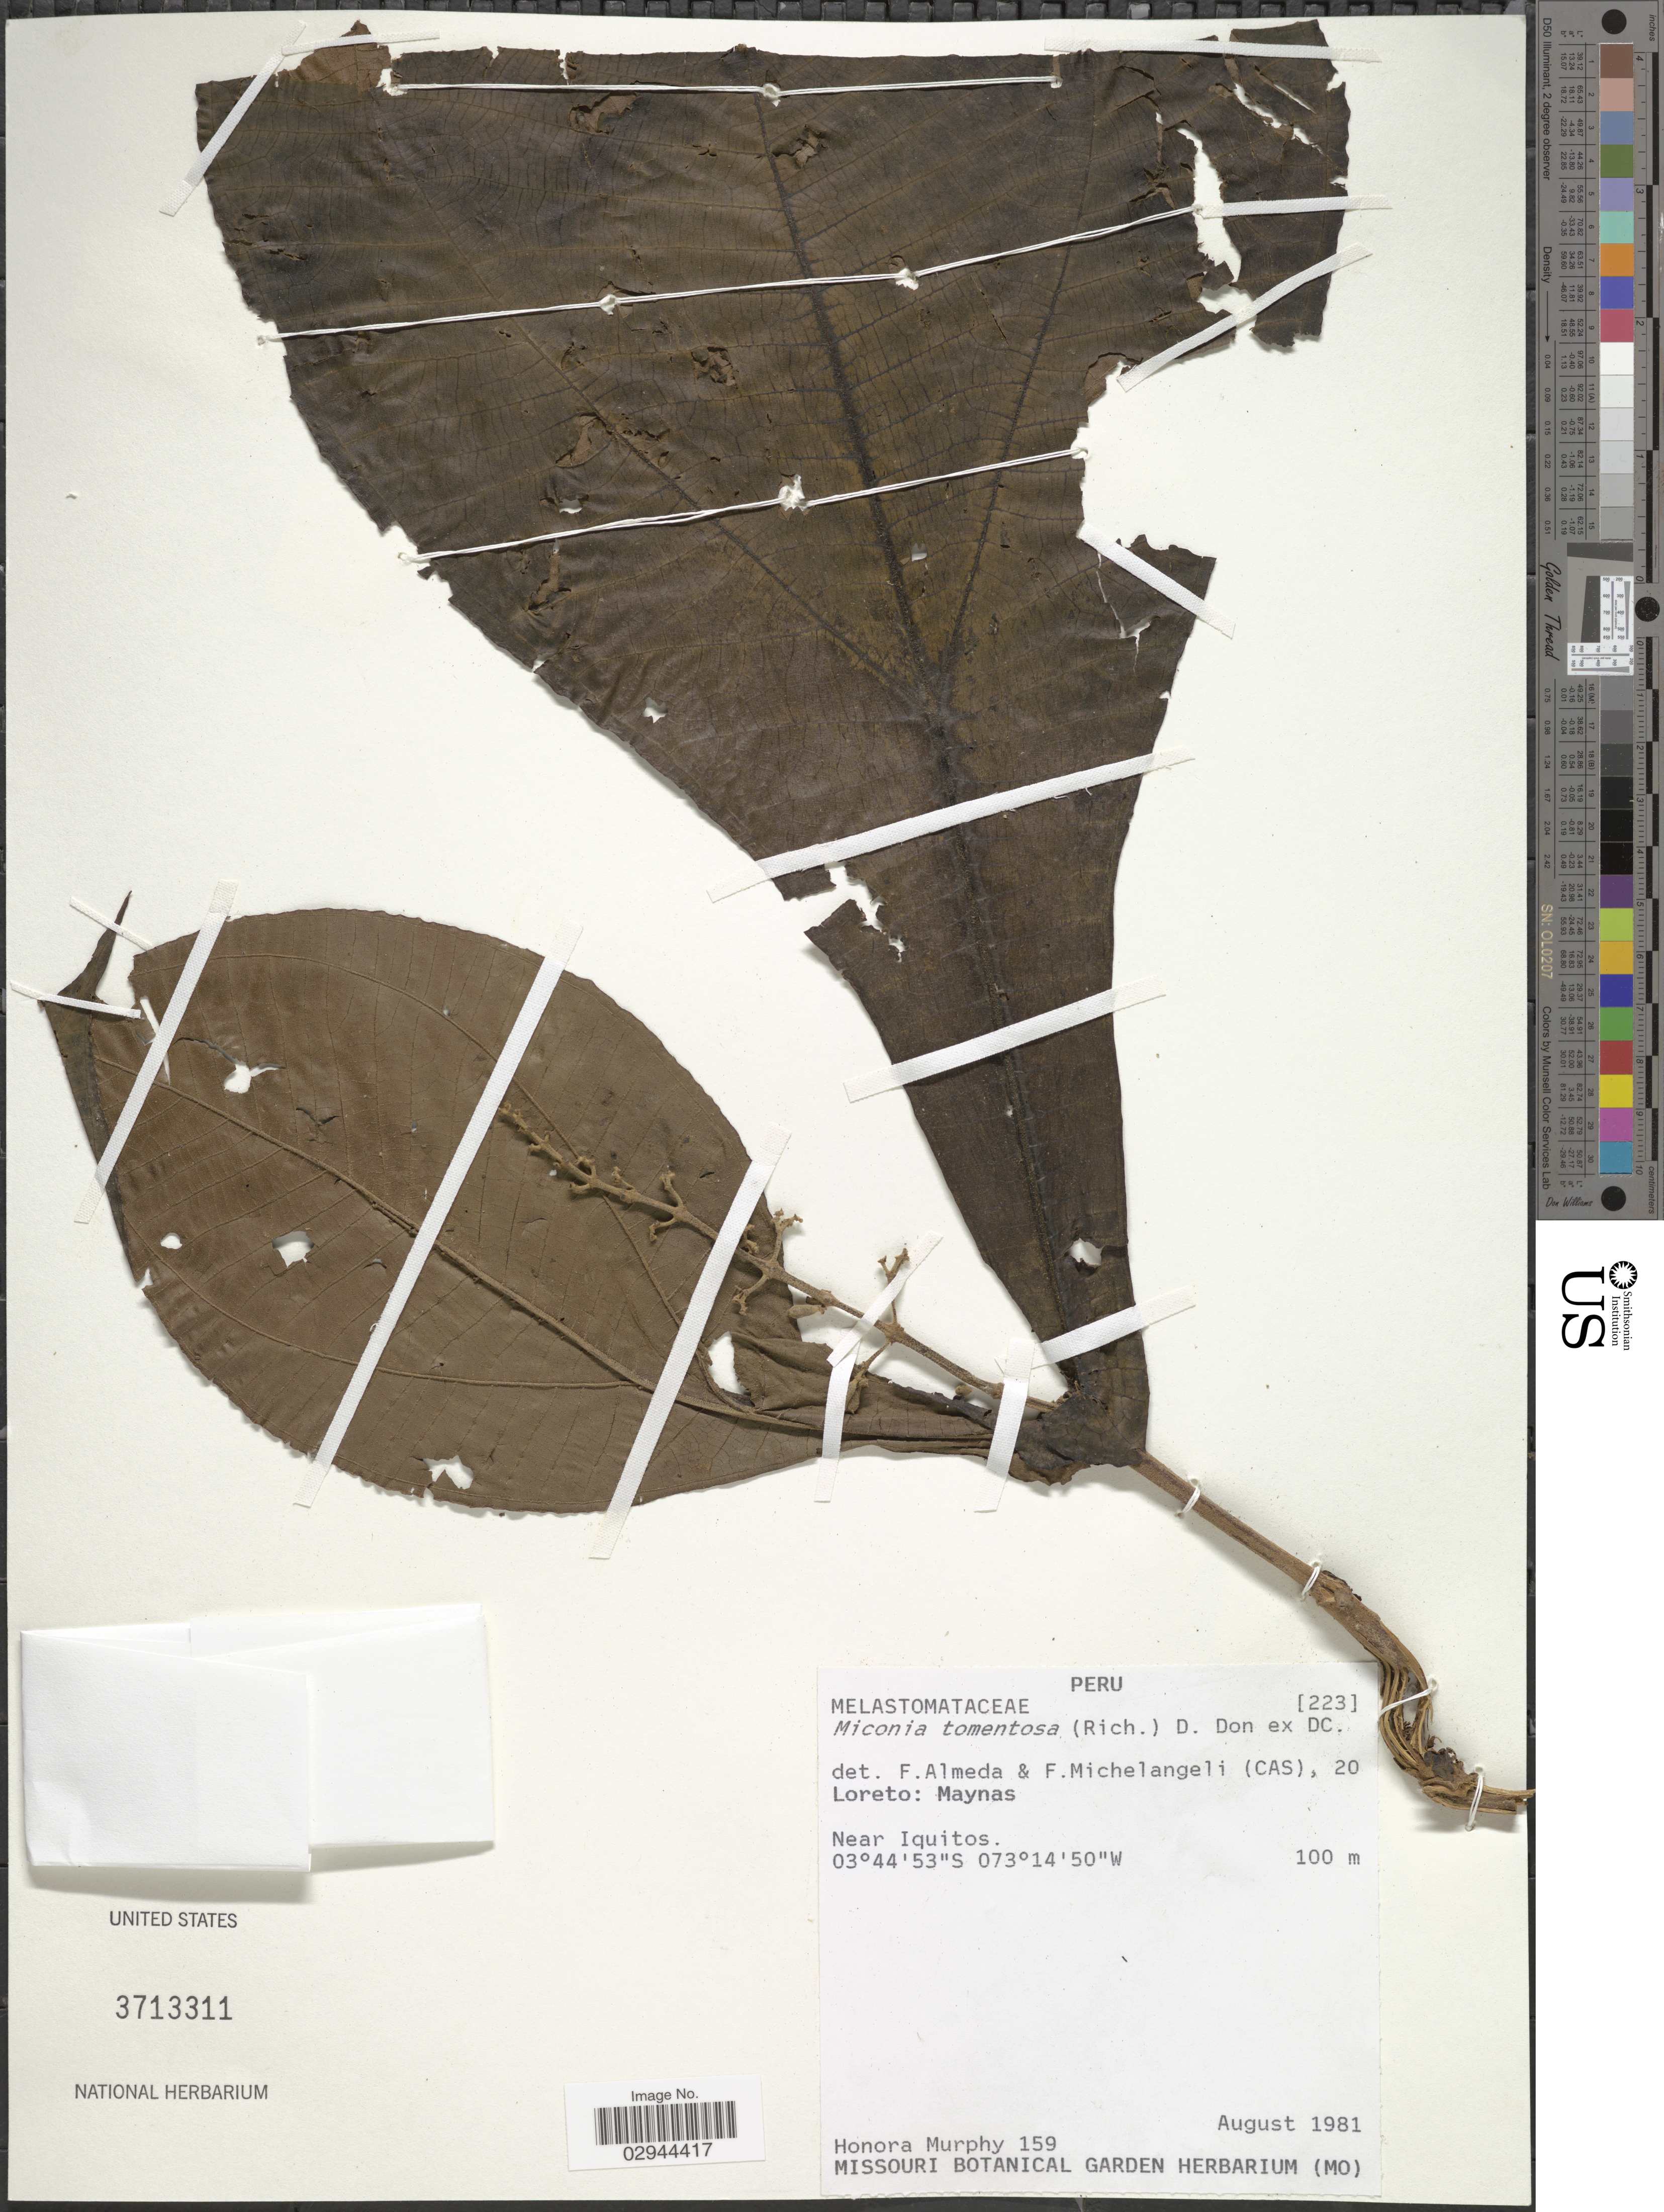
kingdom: Plantae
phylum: Tracheophyta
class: Magnoliopsida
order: Myrtales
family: Melastomataceae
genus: Miconia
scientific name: Miconia tomentosa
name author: (Rich.) D. Don ex DC.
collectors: H. Murphy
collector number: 159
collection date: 1981-08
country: Peru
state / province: Loreto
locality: Maynas. Near Iquitos.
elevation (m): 100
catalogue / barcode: US 3713311